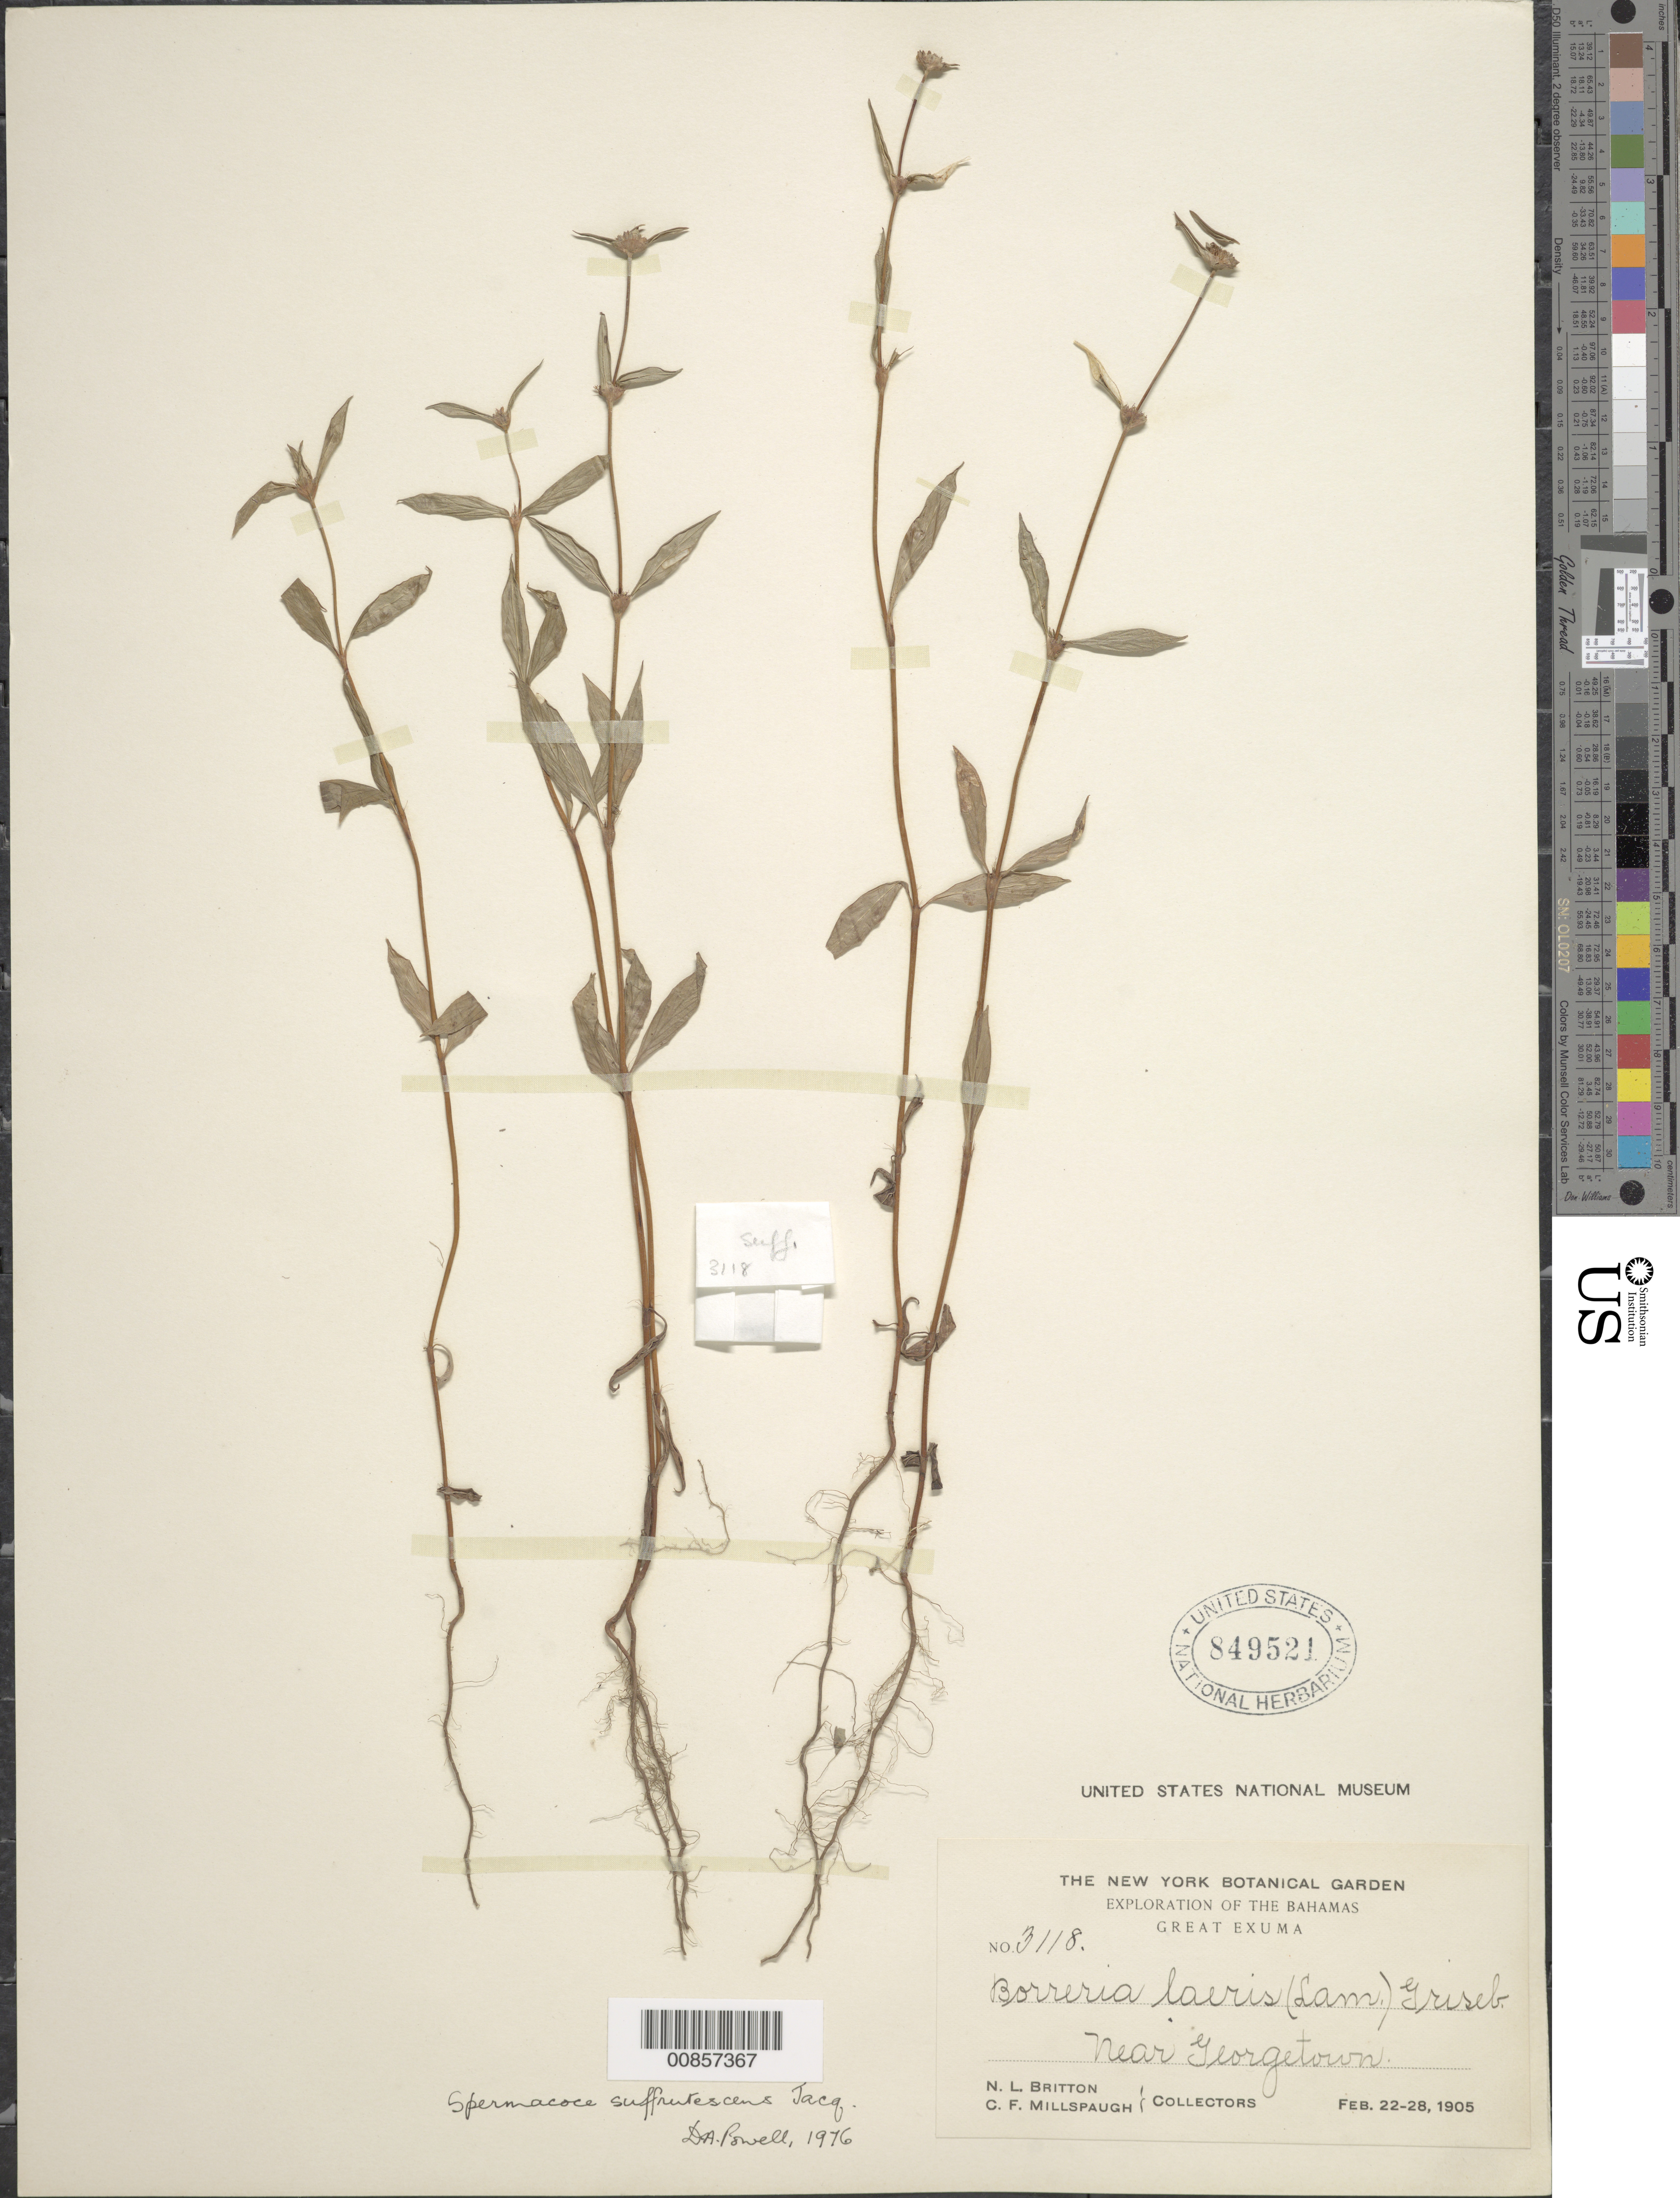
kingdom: Plantae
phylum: Tracheophyta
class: Magnoliopsida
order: Gentianales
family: Rubiaceae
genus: Spermacoce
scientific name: Spermacoce remota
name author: Lam.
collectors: N. Britton & C. F. Millspaugh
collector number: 3118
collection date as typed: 22 Feb 1905 to 28 Feb 1905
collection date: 1905-02-22/1905-02-28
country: Bahamas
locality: Great Exuma. Near Georgetown.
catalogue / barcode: US 849521